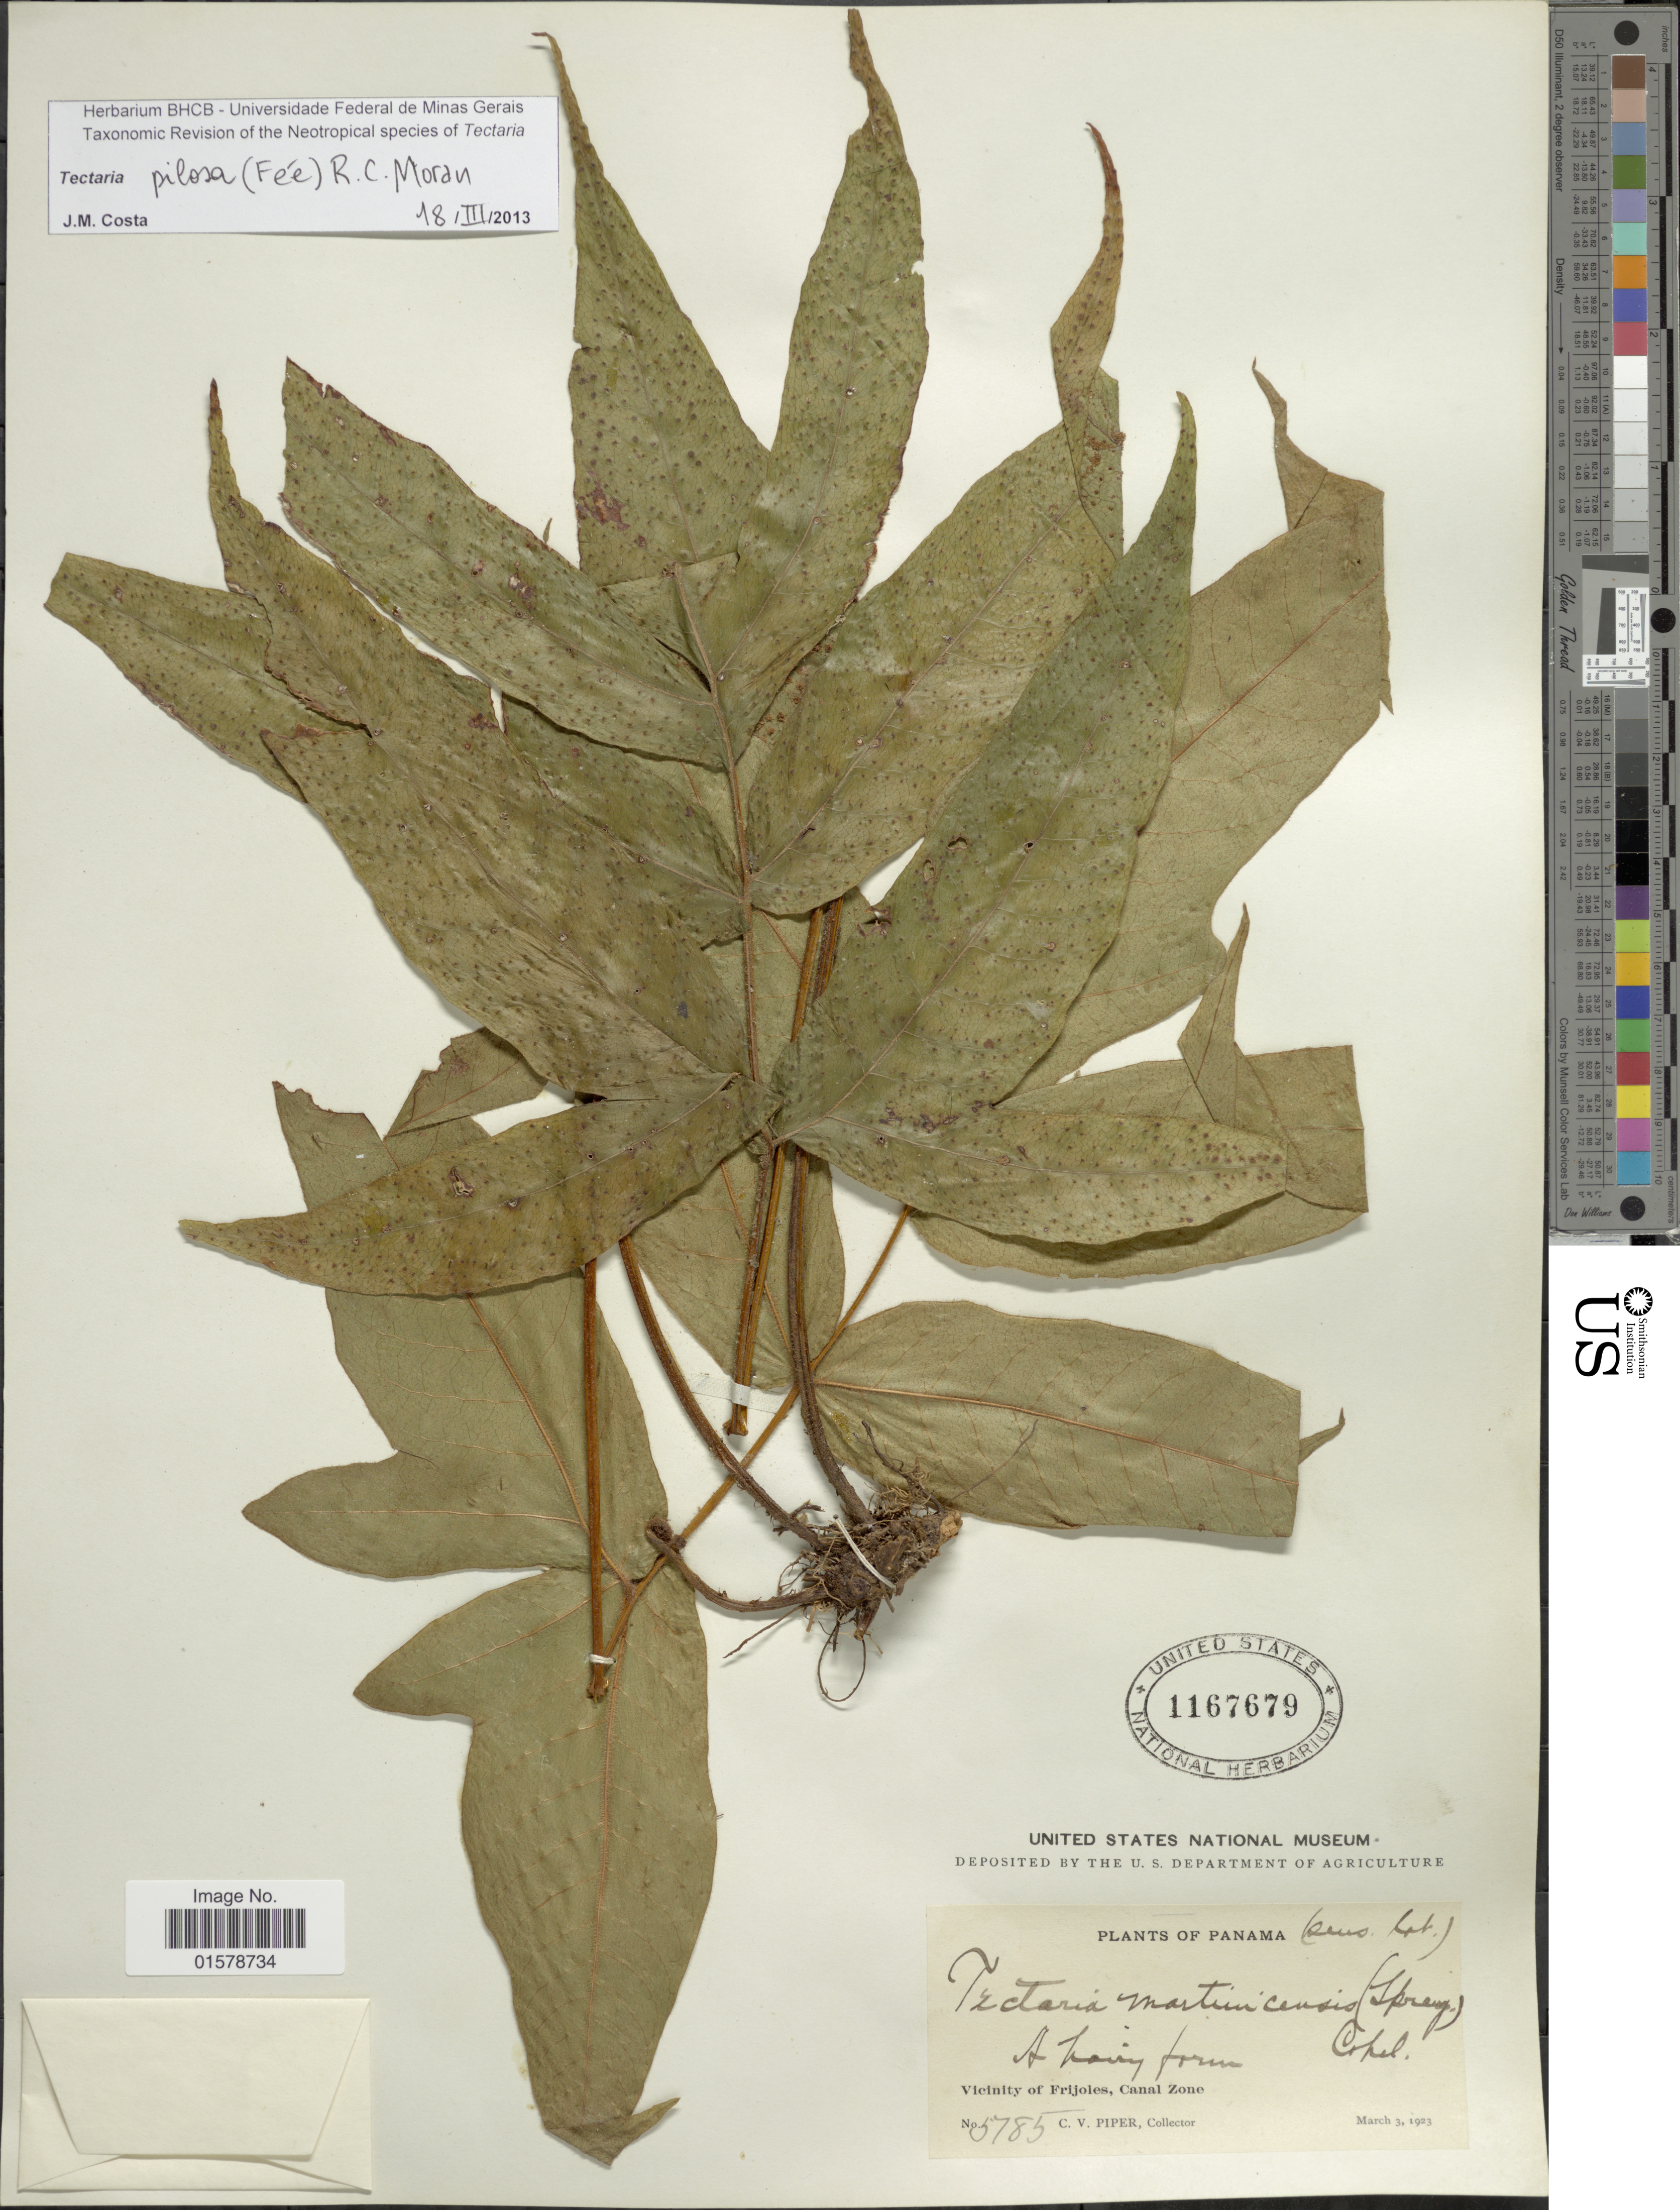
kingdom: Plantae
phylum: Tracheophyta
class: Polypodiopsida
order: Polypodiales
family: Tectariaceae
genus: Tectaria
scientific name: Tectaria pilosa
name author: (Fée) Maxon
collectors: C. V. Piper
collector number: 5785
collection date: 1923-03-03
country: Panama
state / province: Colón / Panamá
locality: Panama, Vicinity of Frojoles, Canal Zone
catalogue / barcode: US 1167679